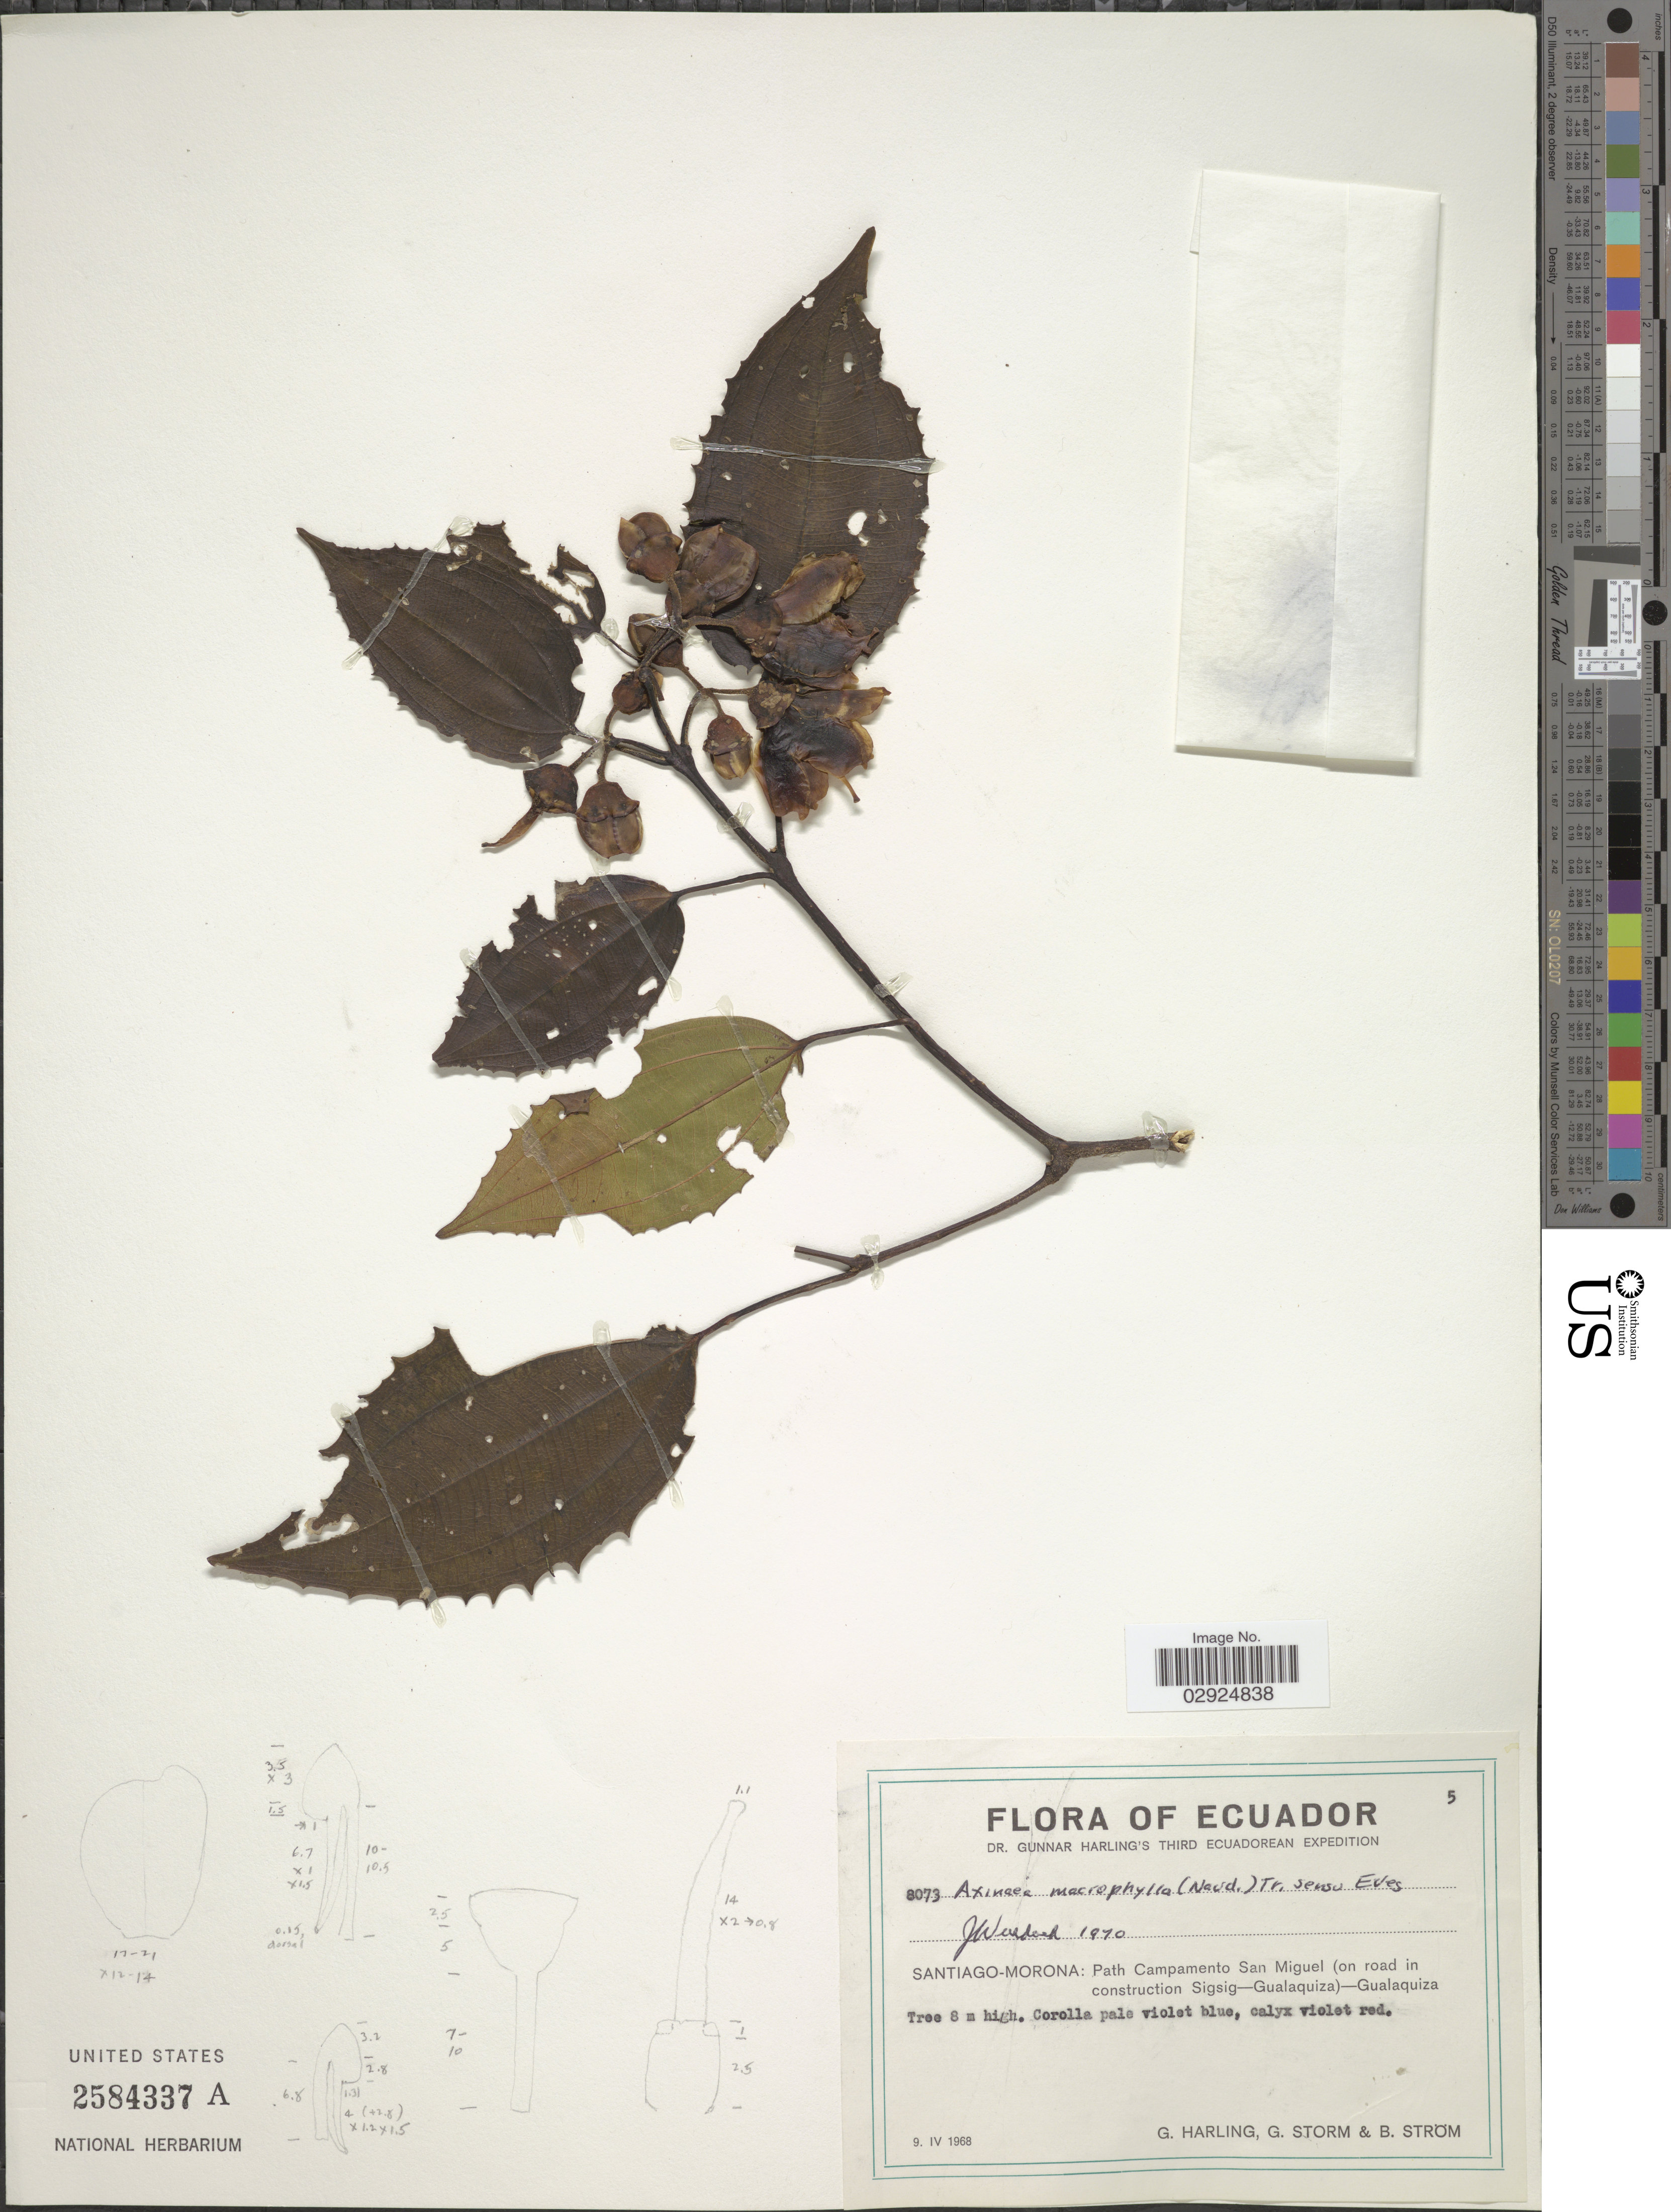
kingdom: Plantae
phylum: Tracheophyta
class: Magnoliopsida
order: Myrtales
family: Melastomataceae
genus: Axinaea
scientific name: Axinaea macrophylla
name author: (Naudin) Triana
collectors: G. Harling, G. Storm & B. Ström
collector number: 8073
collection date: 1968-04-09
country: Ecuador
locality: Santiago-Morona: Path Campamento San Miguel (on road in construction Sigsig-Gualaquiza)-Gualaquiza.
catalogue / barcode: US 2584337A